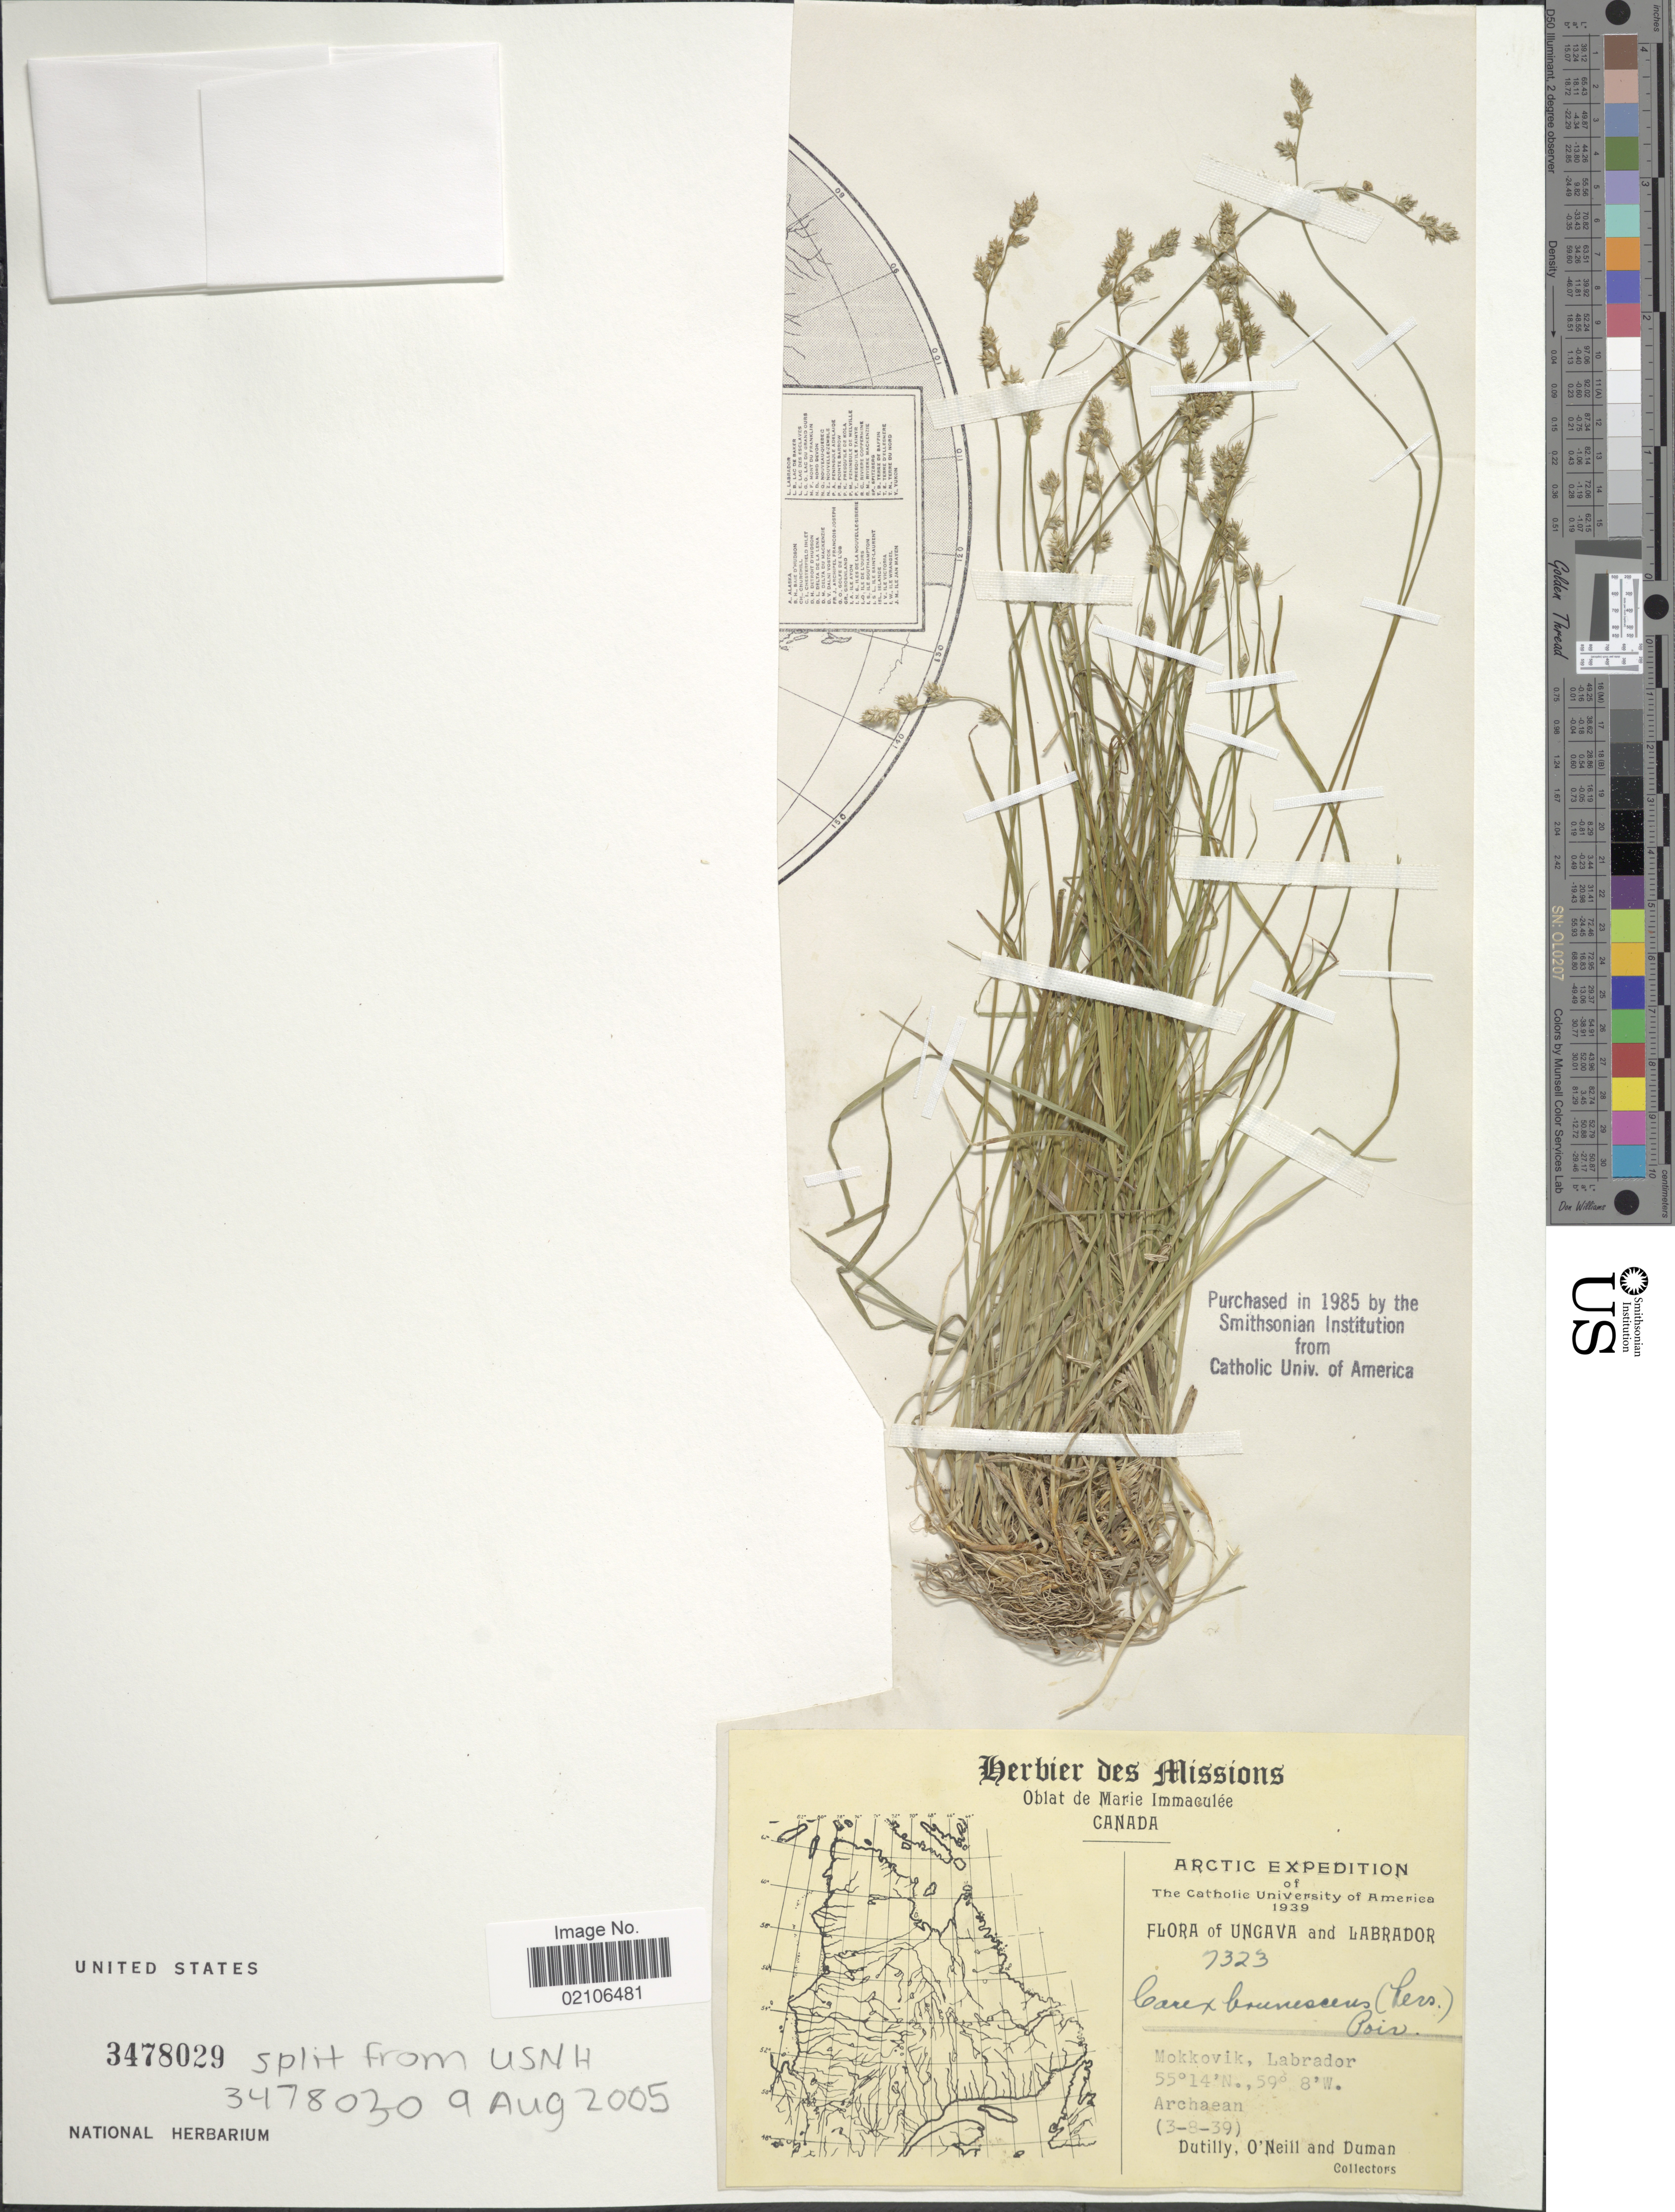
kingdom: Plantae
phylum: Tracheophyta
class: Liliopsida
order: Poales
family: Cyperaceae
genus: Carex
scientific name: Carex brunnescens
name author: (Pers.) Poir.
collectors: -. Dutilly, O'Neil & -. Duman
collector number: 7323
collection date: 1939-08-03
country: Canada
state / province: Newfoundland and Labrador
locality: Arctic, Ungava and Labrador, Mokkovik, Labrador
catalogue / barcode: US 3478029